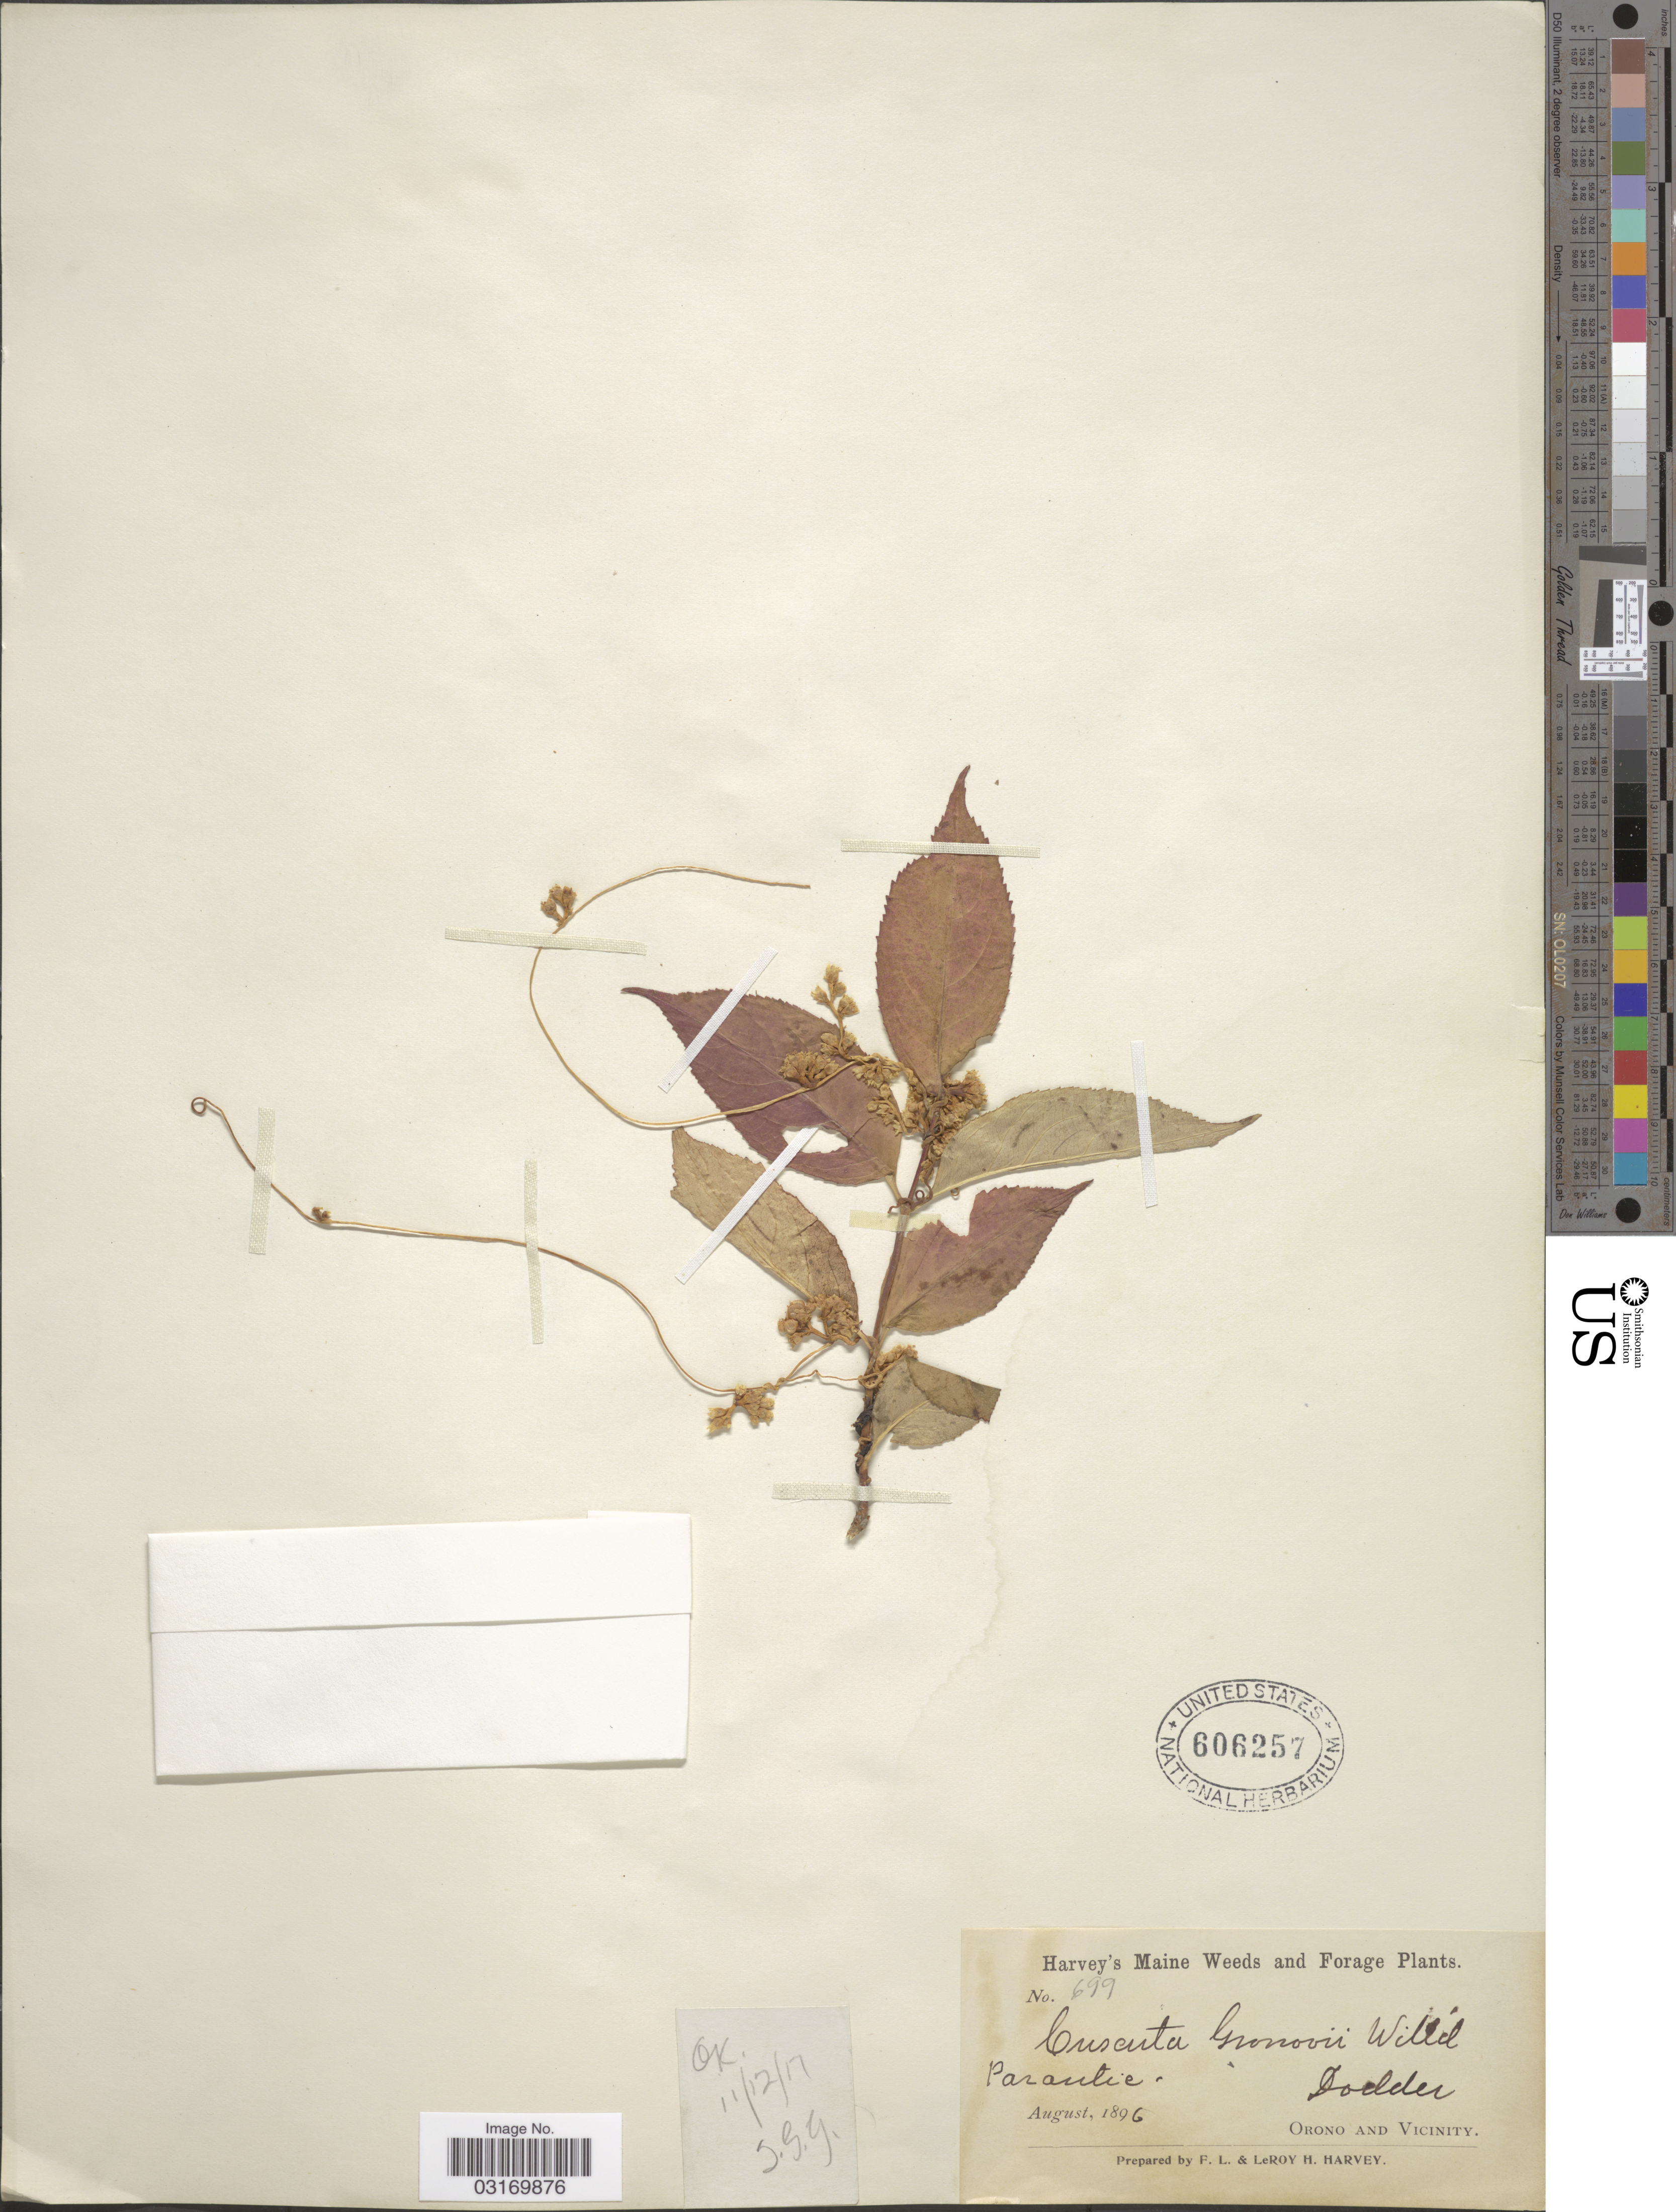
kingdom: Plantae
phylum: Tracheophyta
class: Magnoliopsida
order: Solanales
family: Convolvulaceae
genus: Cuscuta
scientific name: Cuscuta gronovii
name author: Willd. ex Schult.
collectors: F. L. Harvey & L. H. Harvey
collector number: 699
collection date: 1896-08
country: United States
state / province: Maine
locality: Maine Weeds and Forage. Orono and vicinity.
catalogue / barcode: US 606257